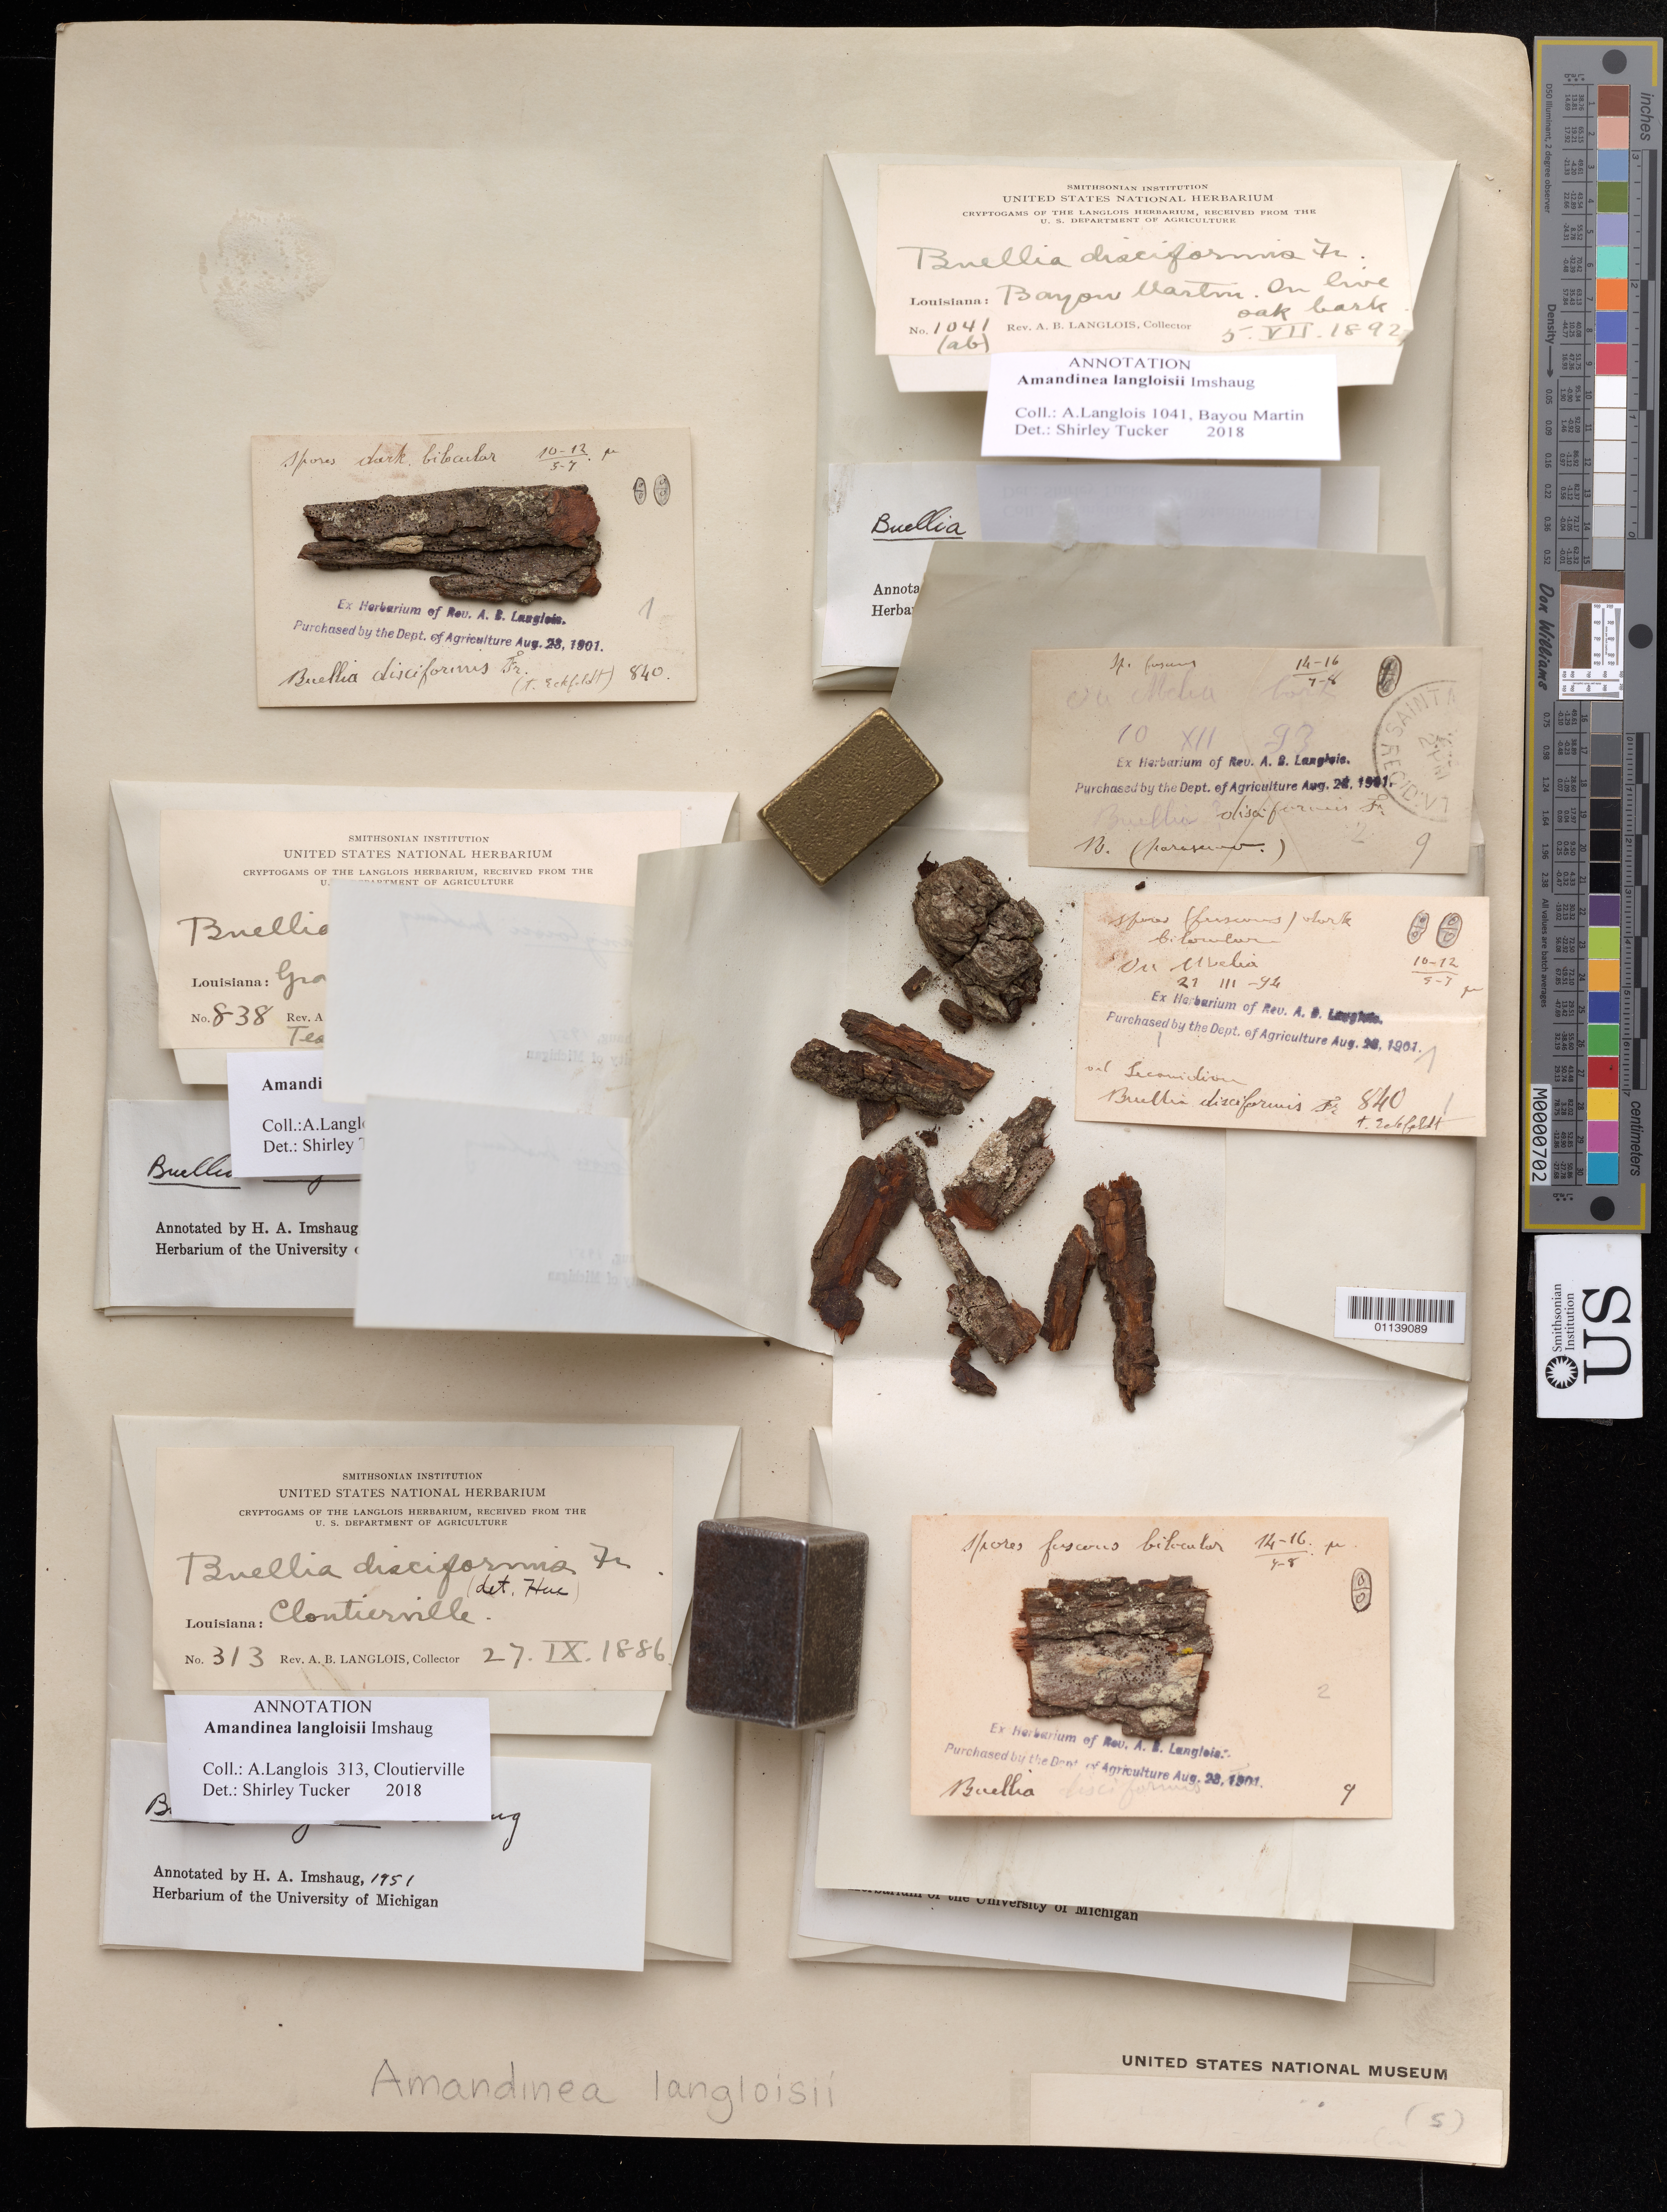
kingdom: Fungi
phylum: Ascomycota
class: Lecanoromycetes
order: Caliciales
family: Caliciaceae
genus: Amandinea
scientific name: Amandinea langloisii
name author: Imshaug ex Marbach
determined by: Tucker, S. C.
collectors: A. Langlois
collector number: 840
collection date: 1894-03-21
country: United States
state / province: Louisiana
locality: St. Martinville.